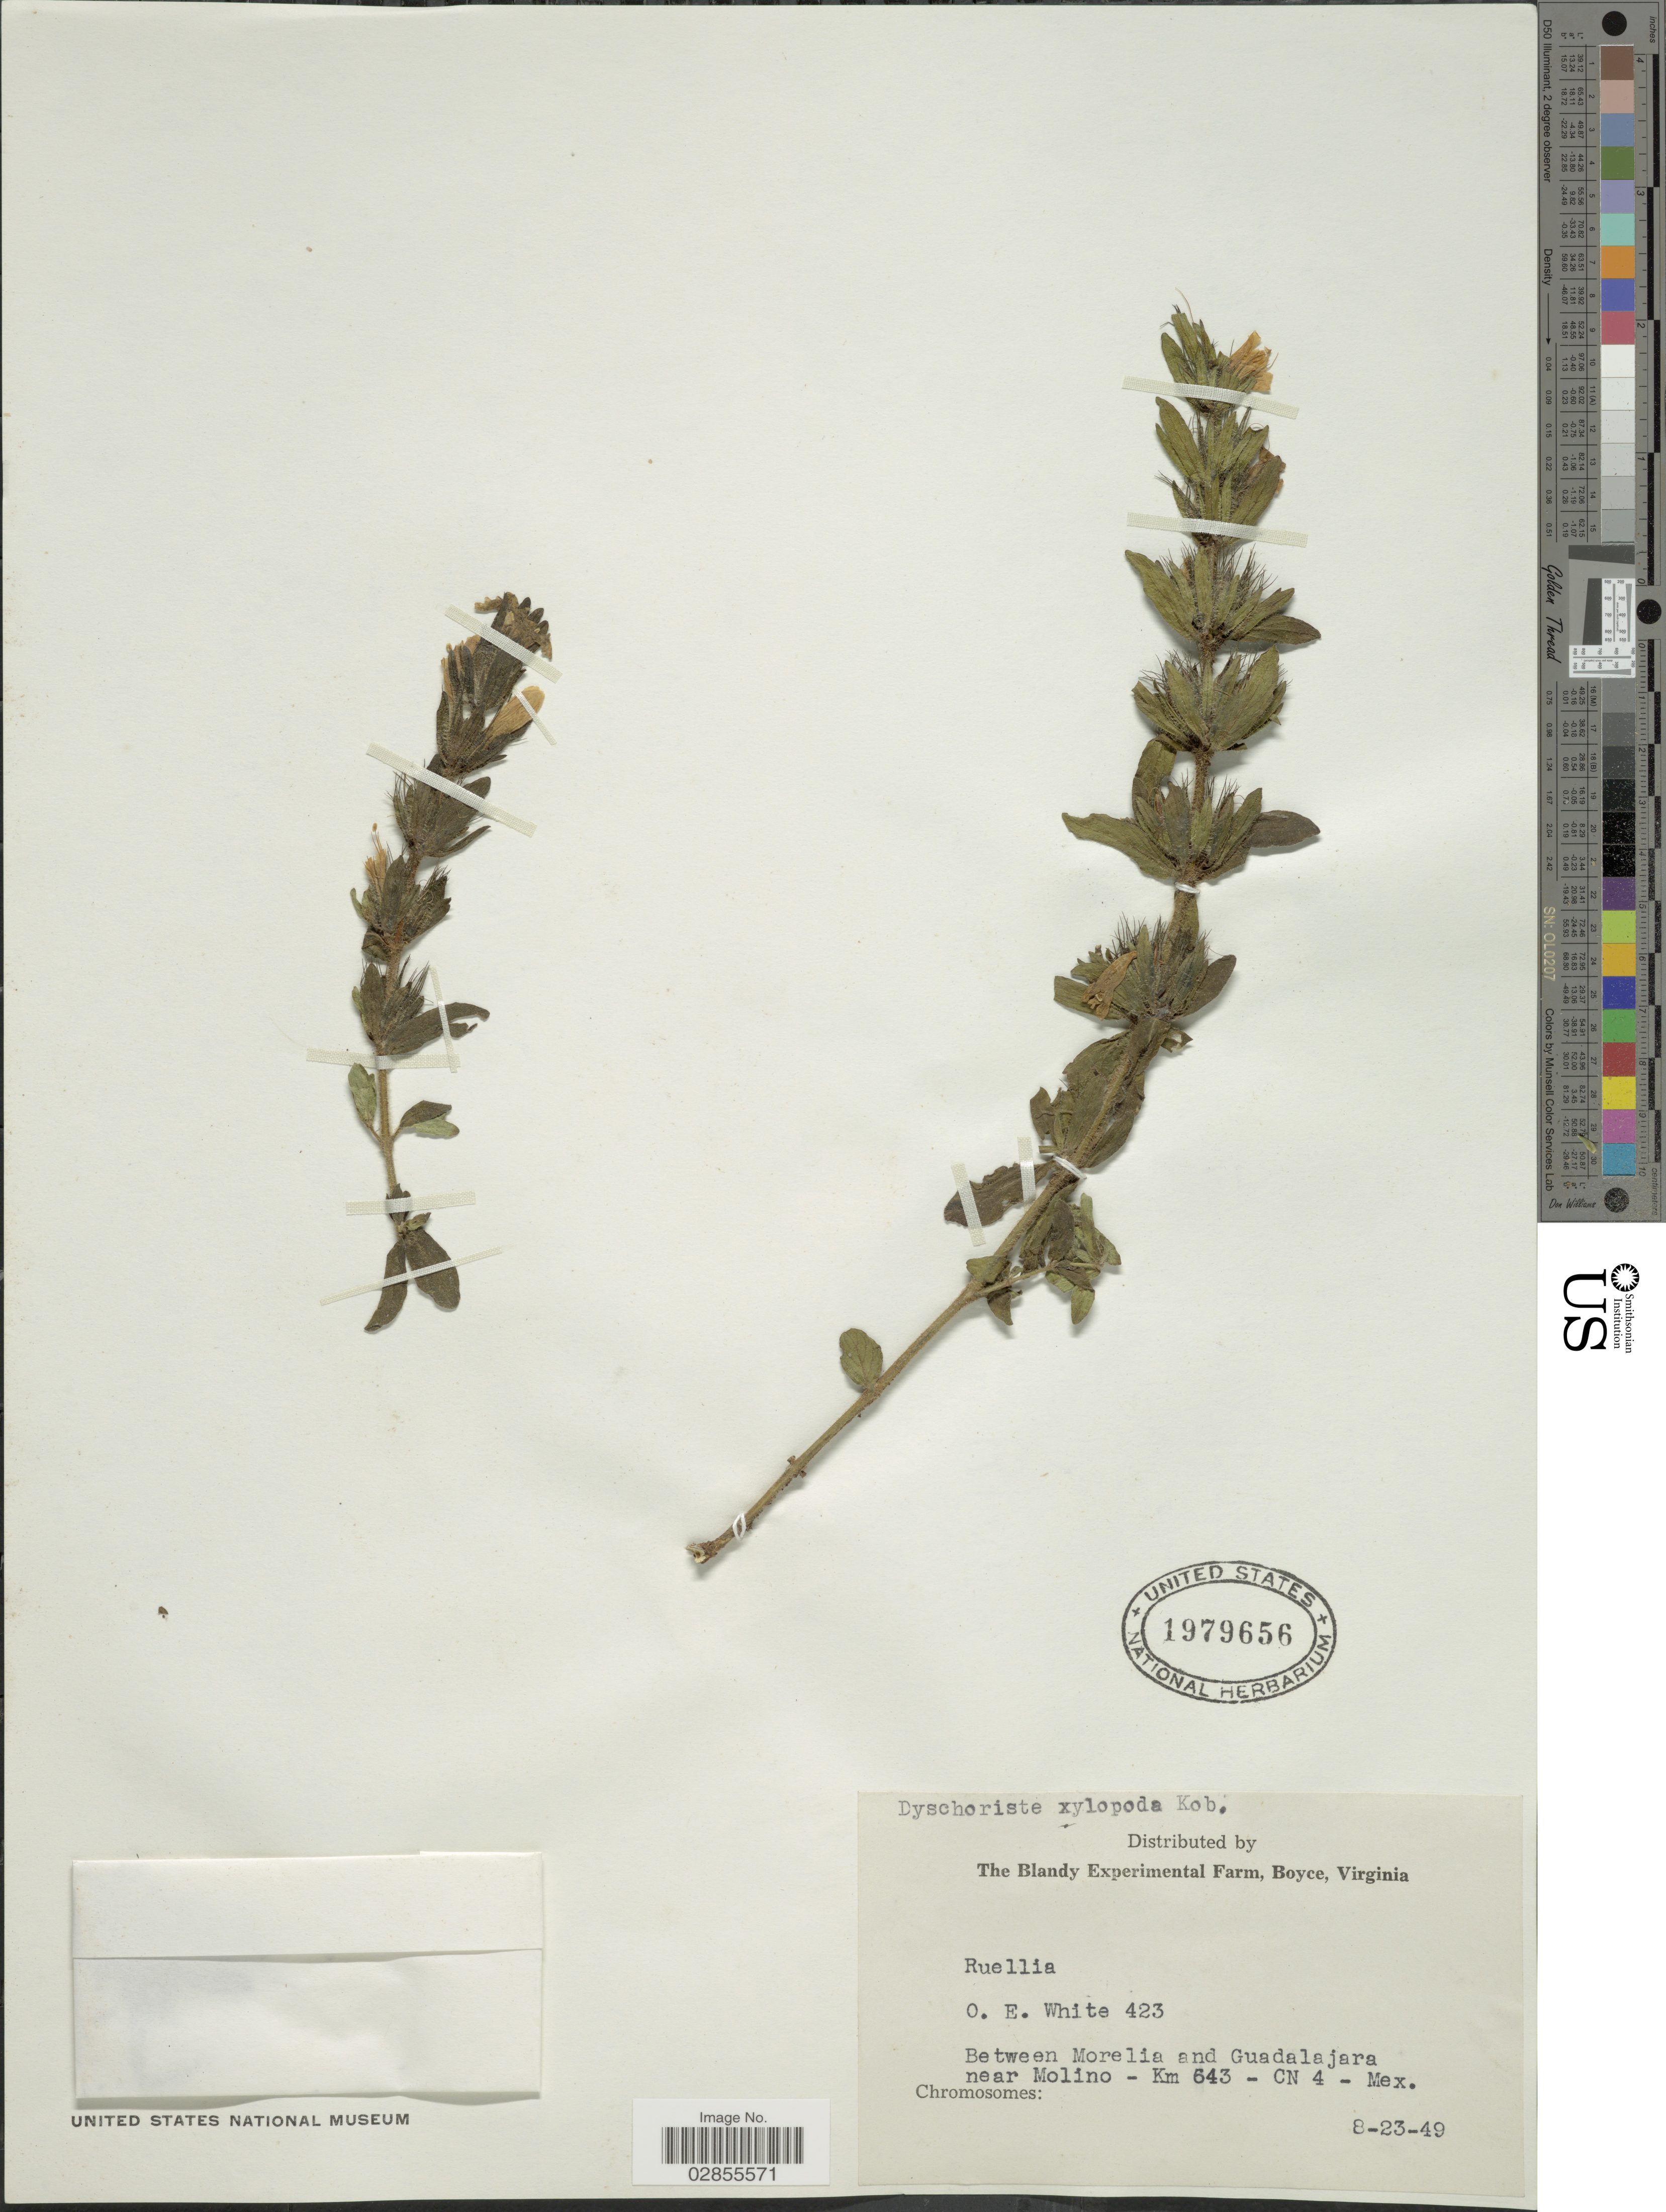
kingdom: Plantae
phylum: Tracheophyta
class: Magnoliopsida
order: Lamiales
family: Acanthaceae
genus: Dyschoriste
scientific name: Dyschoriste xylopoda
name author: Kobuski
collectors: O. E. White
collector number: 423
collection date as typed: Transcribed d/m/y: 23/8/49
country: Mexico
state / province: México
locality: Between Morelia and Guadalajara near Molino - Km 643 - CN 4 - Mex.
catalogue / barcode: US 1979656